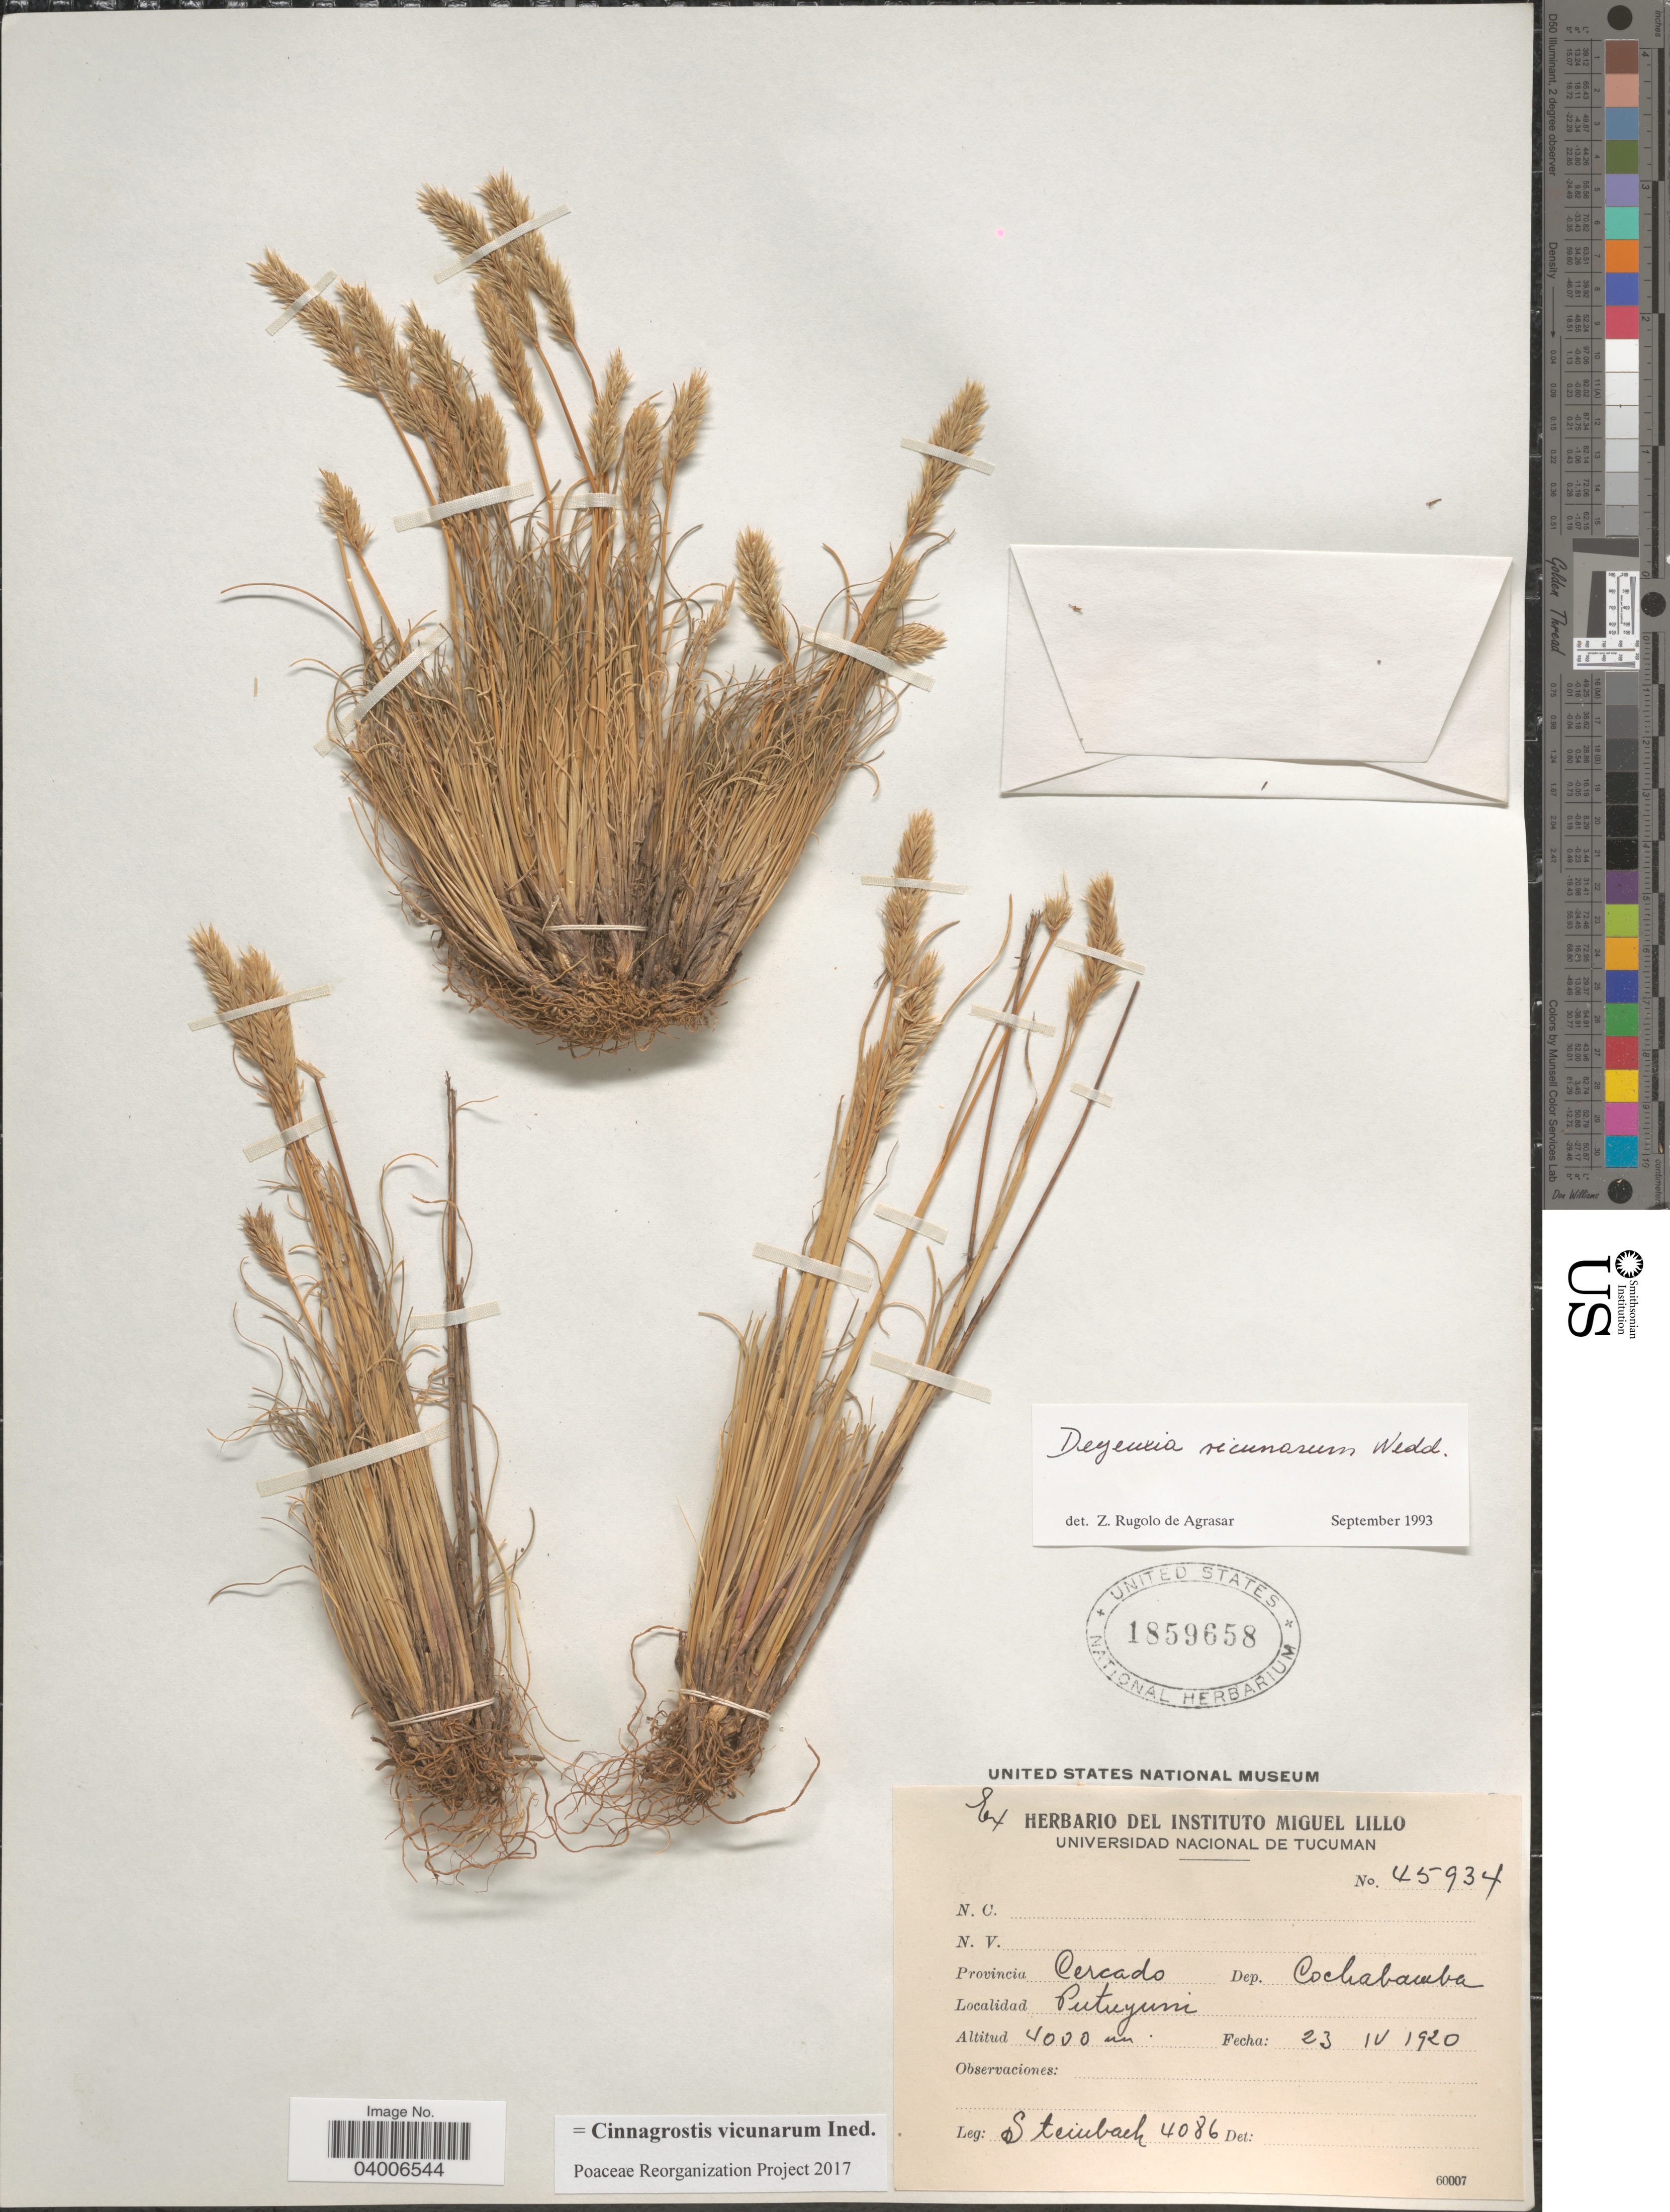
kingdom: Plantae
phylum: Tracheophyta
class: Liliopsida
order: Poales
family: Poaceae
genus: Cinnagrostis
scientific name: Cinnagrostis vicunarum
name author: (Wedd.) P.M. Peterson et al.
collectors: Steinbach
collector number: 4086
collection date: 1920-04-23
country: Bolivia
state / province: Cochabamba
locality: Provincia Cercado. dep. Cochabamba. Putuyuni.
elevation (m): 4000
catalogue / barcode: US 1859658